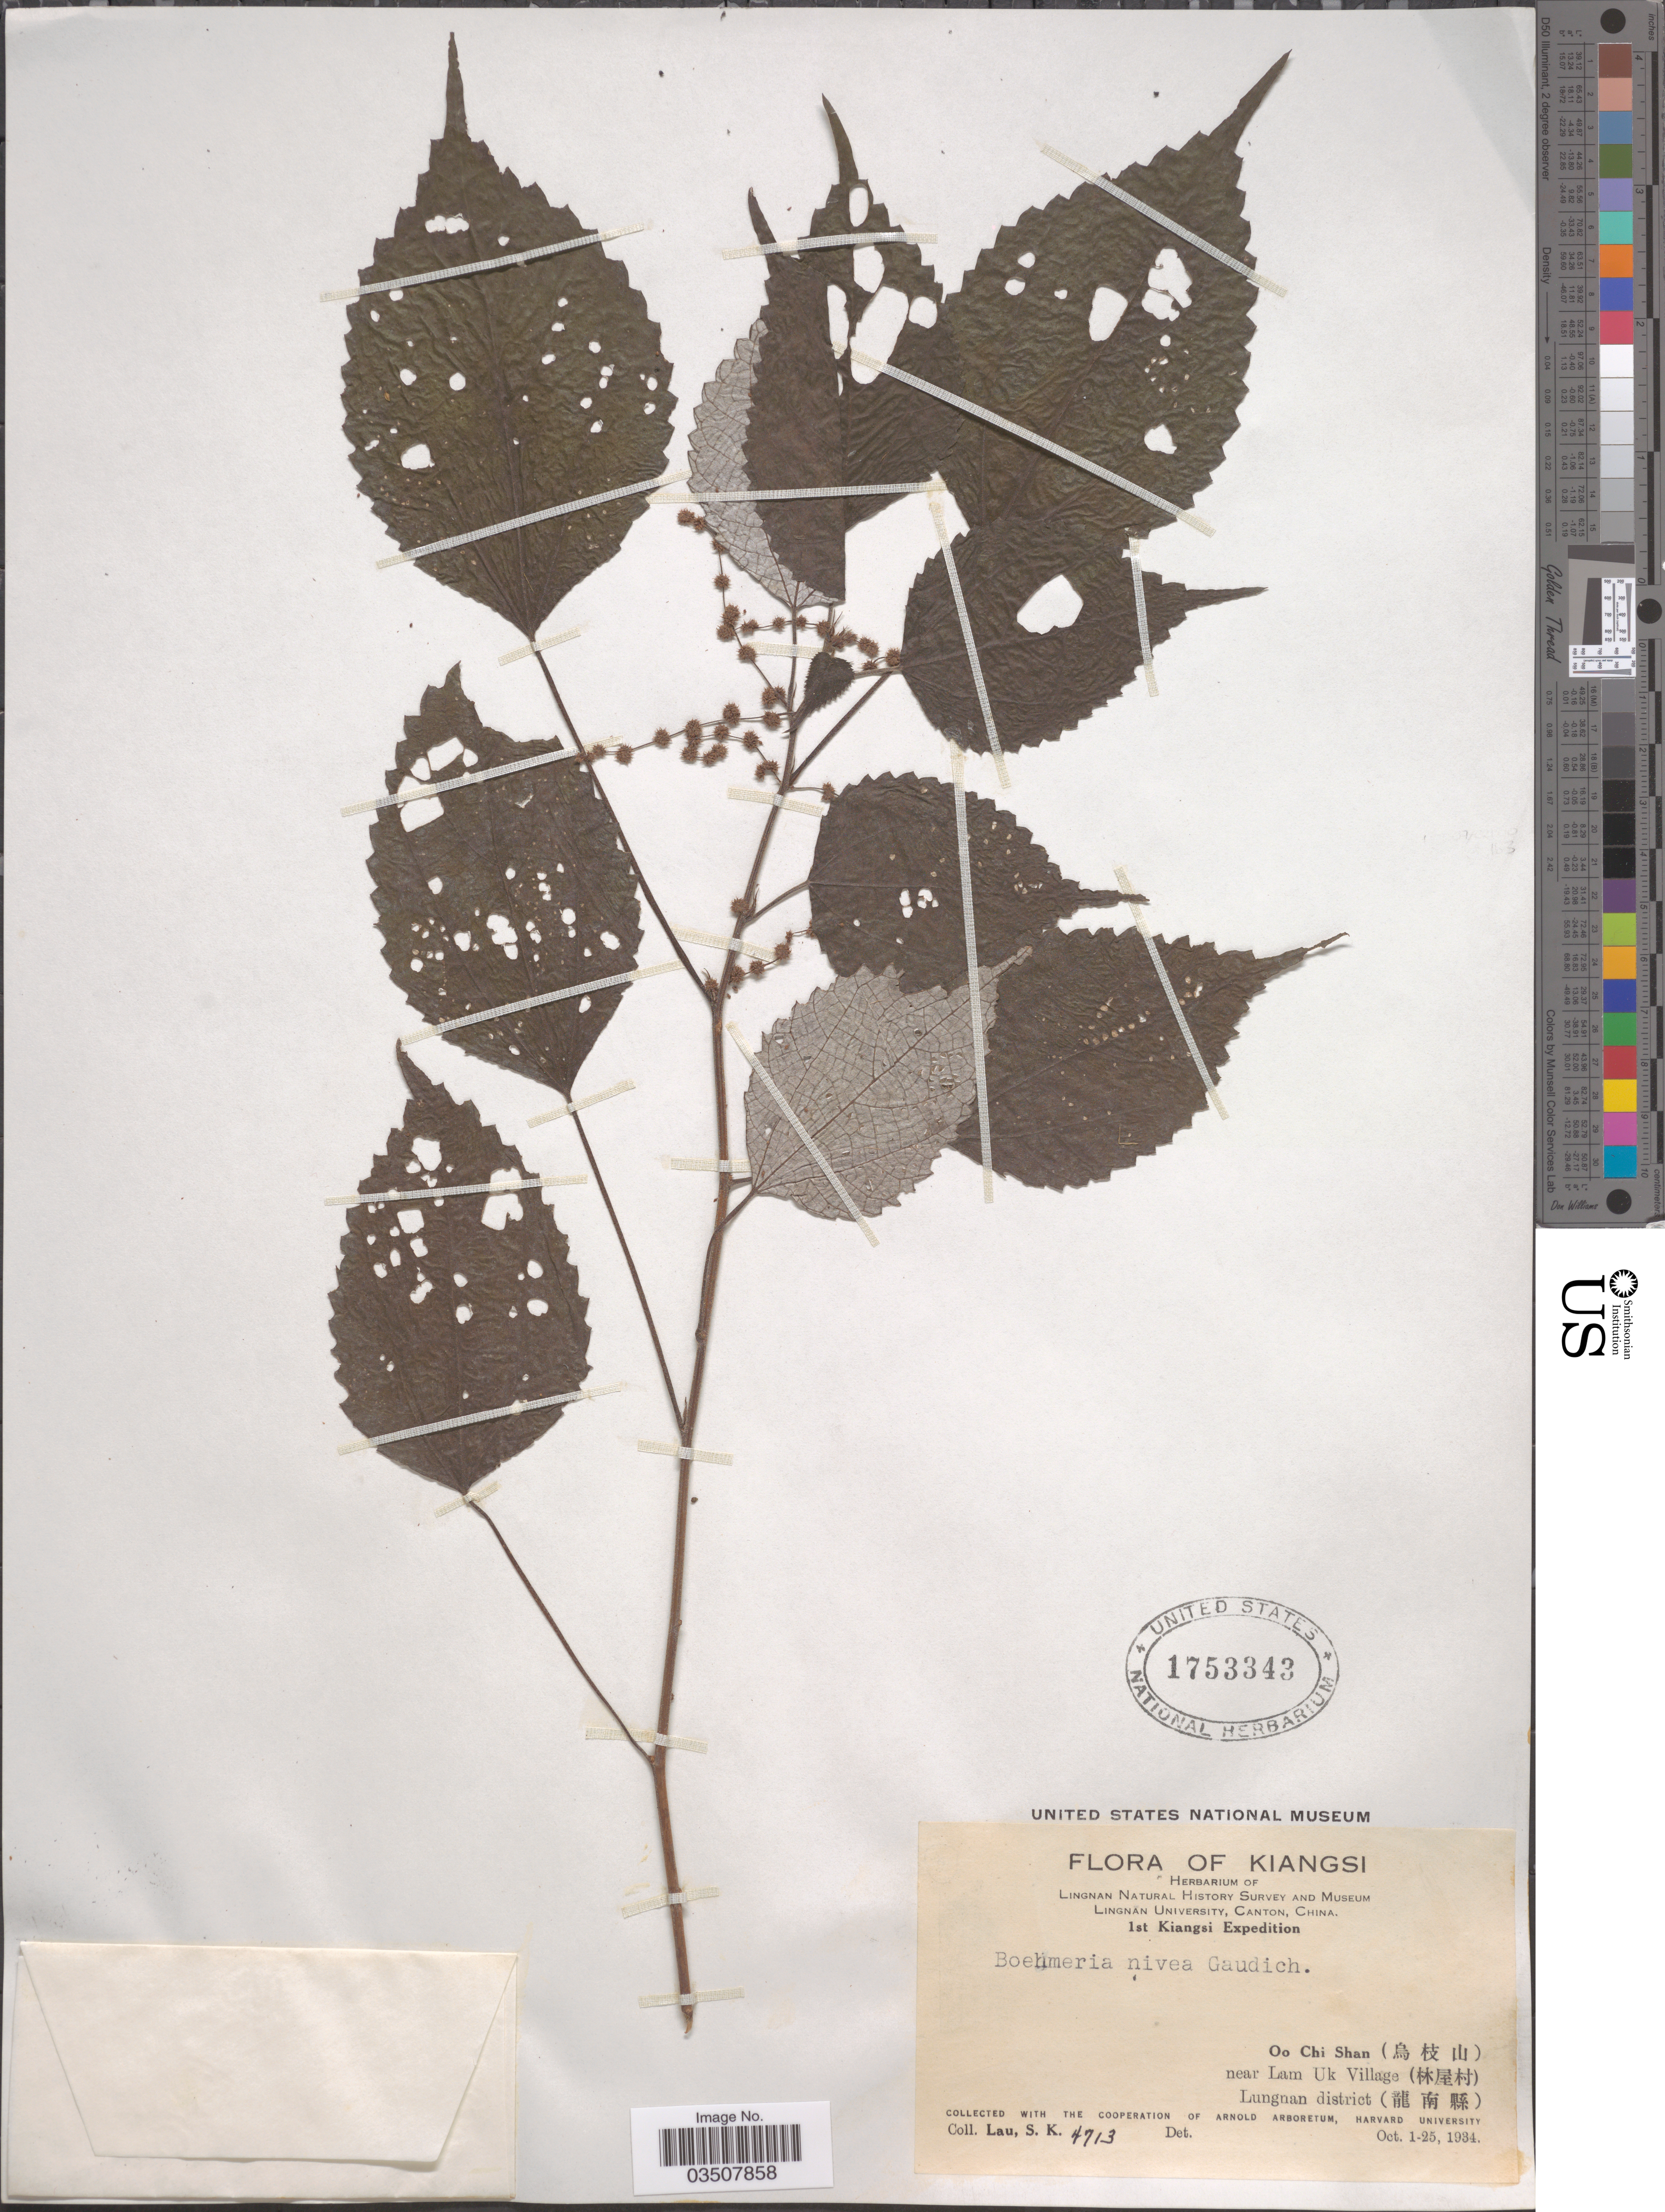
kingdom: Plantae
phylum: Tracheophyta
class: Magnoliopsida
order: Rosales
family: Urticaceae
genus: Boehmeria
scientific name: Boehmeria nivea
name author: (L.) Gaudich.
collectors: S. K. Lau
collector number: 4713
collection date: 1934-10-01/1934-10-25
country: China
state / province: Jiangxi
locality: Kiangsi. Oo Chi Shan (X). Near Lam Uk Village (X). Lungnan district (X).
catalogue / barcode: US 1753343